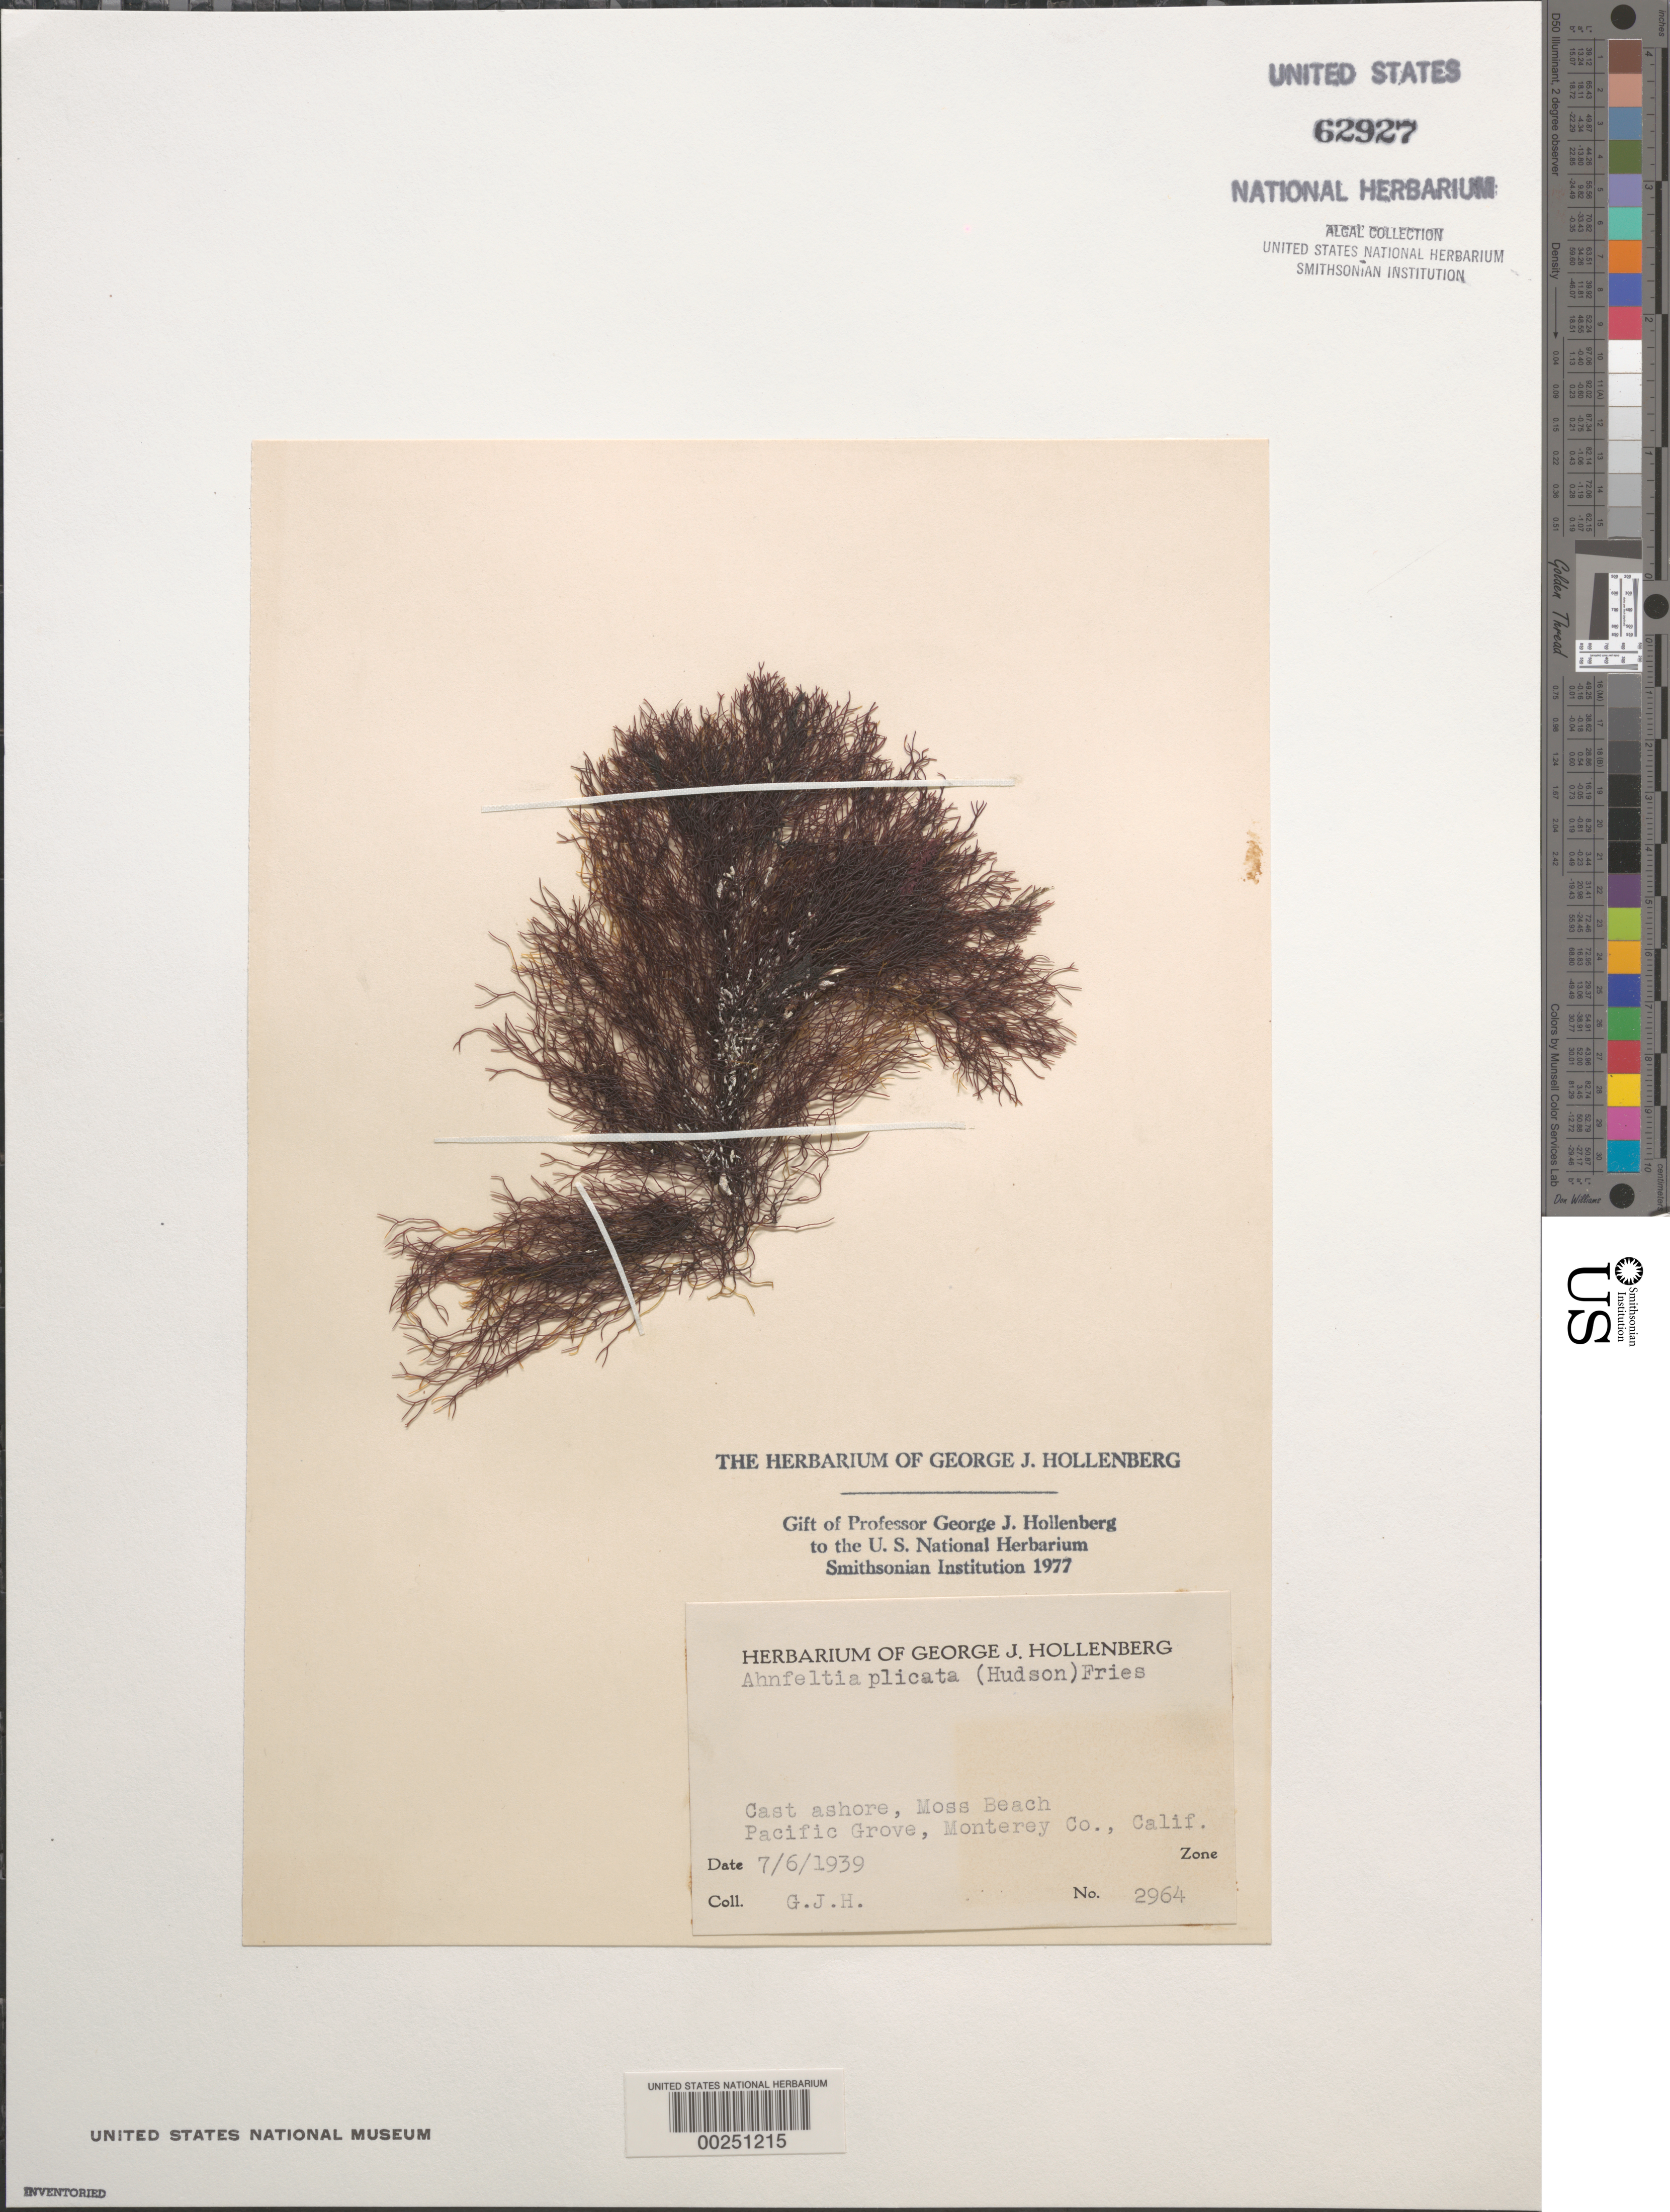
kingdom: Plantae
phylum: Rhodophyta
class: Florideophyceae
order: Ahnfeltiales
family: Ahnfeltiaceae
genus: Ahnfeltia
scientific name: Ahnfeltia plicata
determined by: Hollenberg, George J.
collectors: G. Hollenberg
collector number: GJH 2964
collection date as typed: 06 Jul 1939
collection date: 1939-07-06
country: United States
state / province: California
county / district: Monterey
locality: Moss Beach, Pacific Grove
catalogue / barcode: US 62927